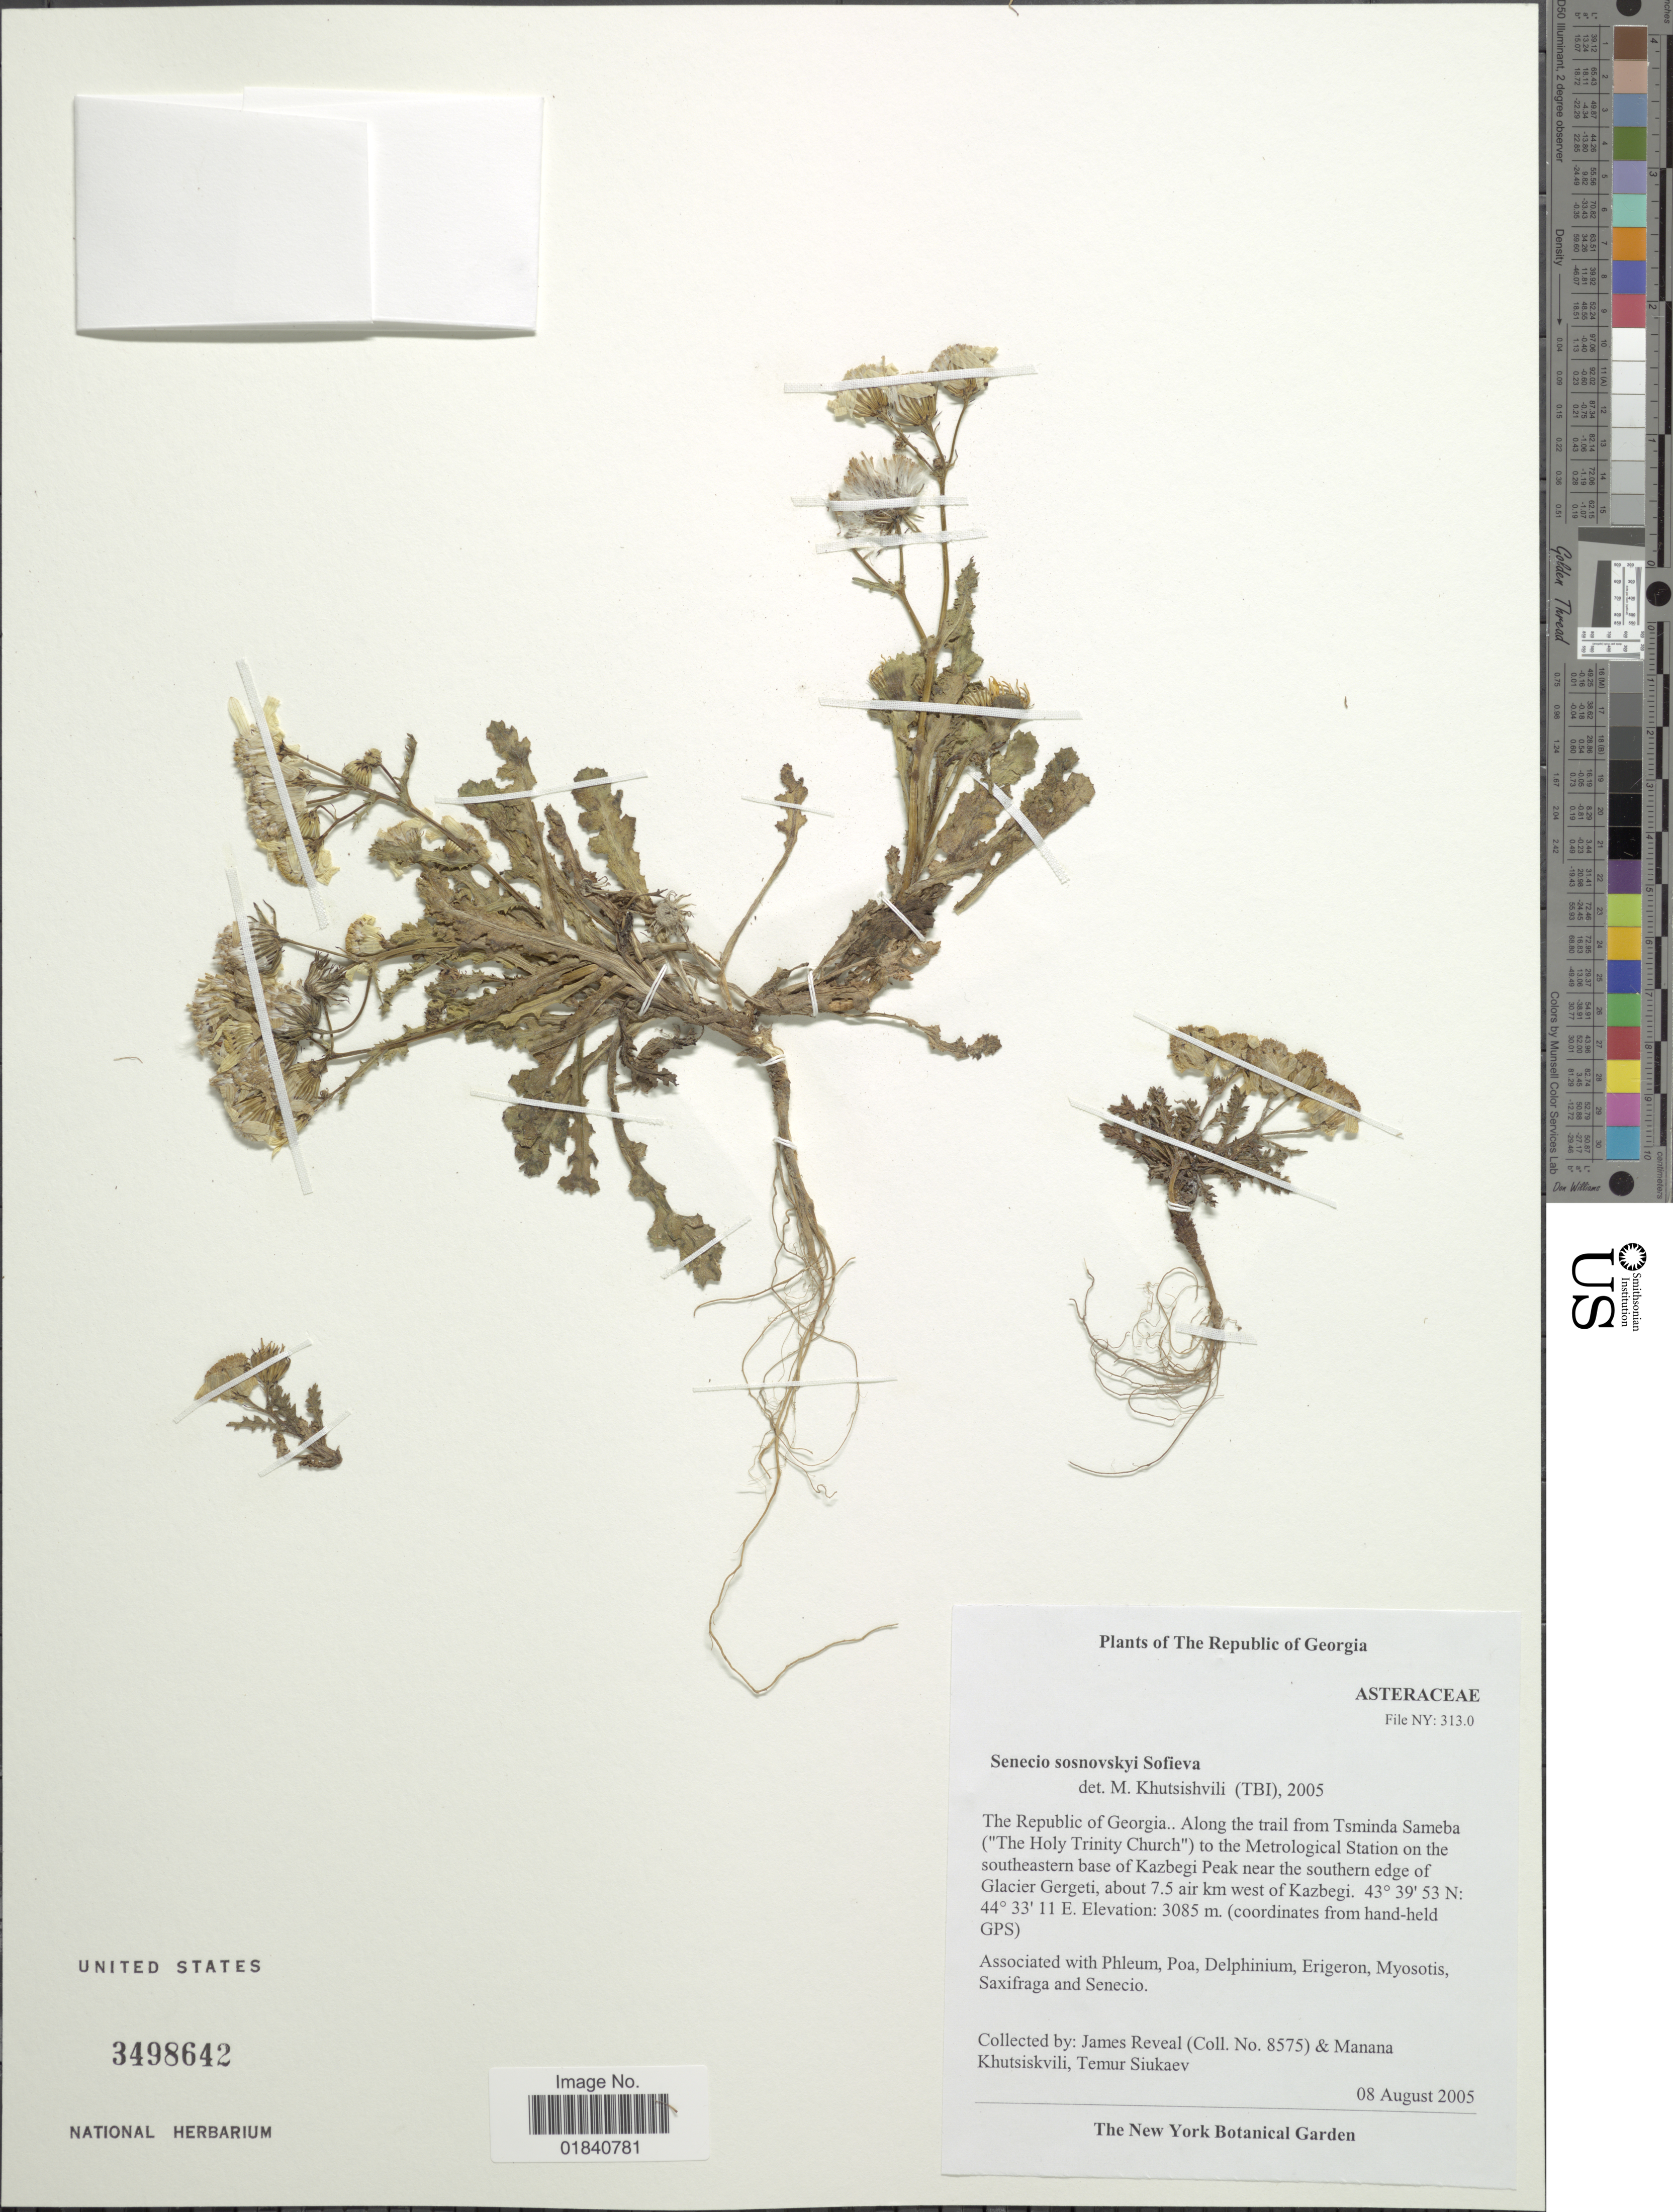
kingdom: Plantae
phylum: Tracheophyta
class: Magnoliopsida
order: Asterales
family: Asteraceae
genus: Senecio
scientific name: Senecio leucanthemifolius subsp. caucasicus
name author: (DC.) Greuter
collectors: J. L. Reveal, M. Khutsiskvili & T. Siukaev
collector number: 8575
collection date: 2005-08-08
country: Georgia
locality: Along the trail from Tsminda Sameba ("The Holy Trinity Church") to the Metrological Station on the southeastern base of Kazbegi Peak near the southern edge of Glacier Gergeti, about 7.5 air km west of Kazbegi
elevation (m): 3085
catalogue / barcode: US 3498642